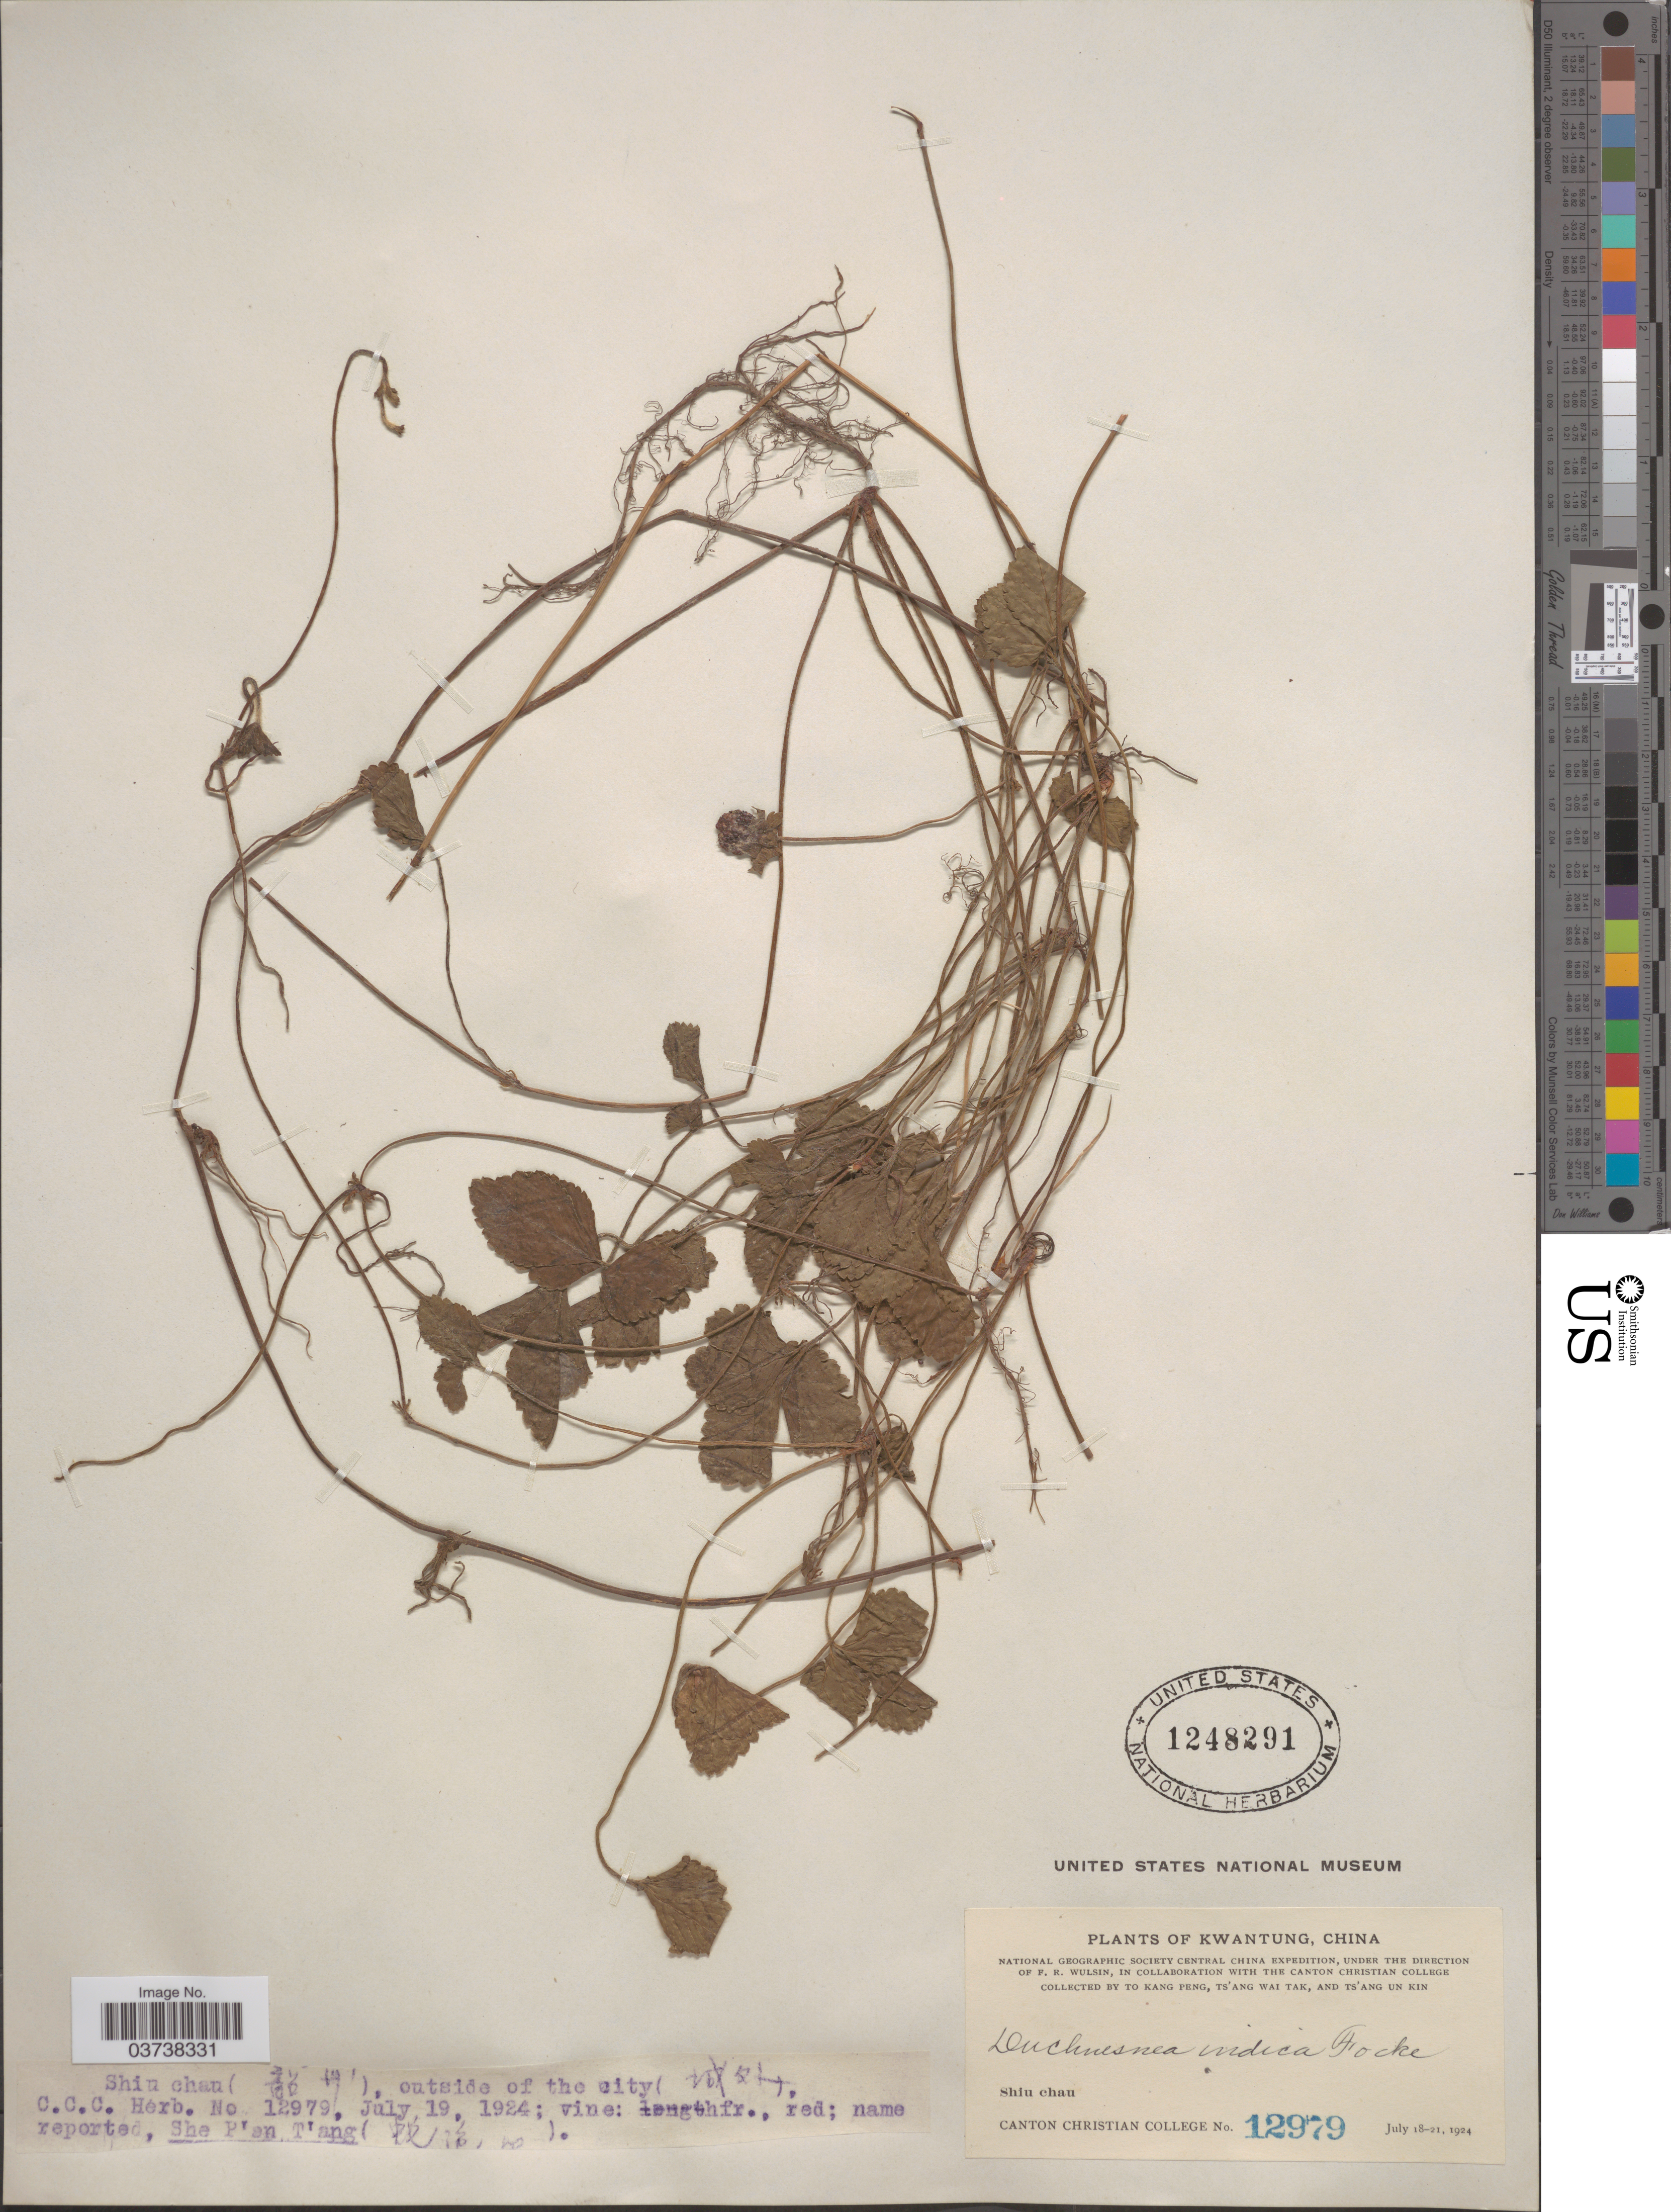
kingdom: Plantae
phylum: Tracheophyta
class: Magnoliopsida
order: Rosales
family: Rosaceae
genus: Potentilla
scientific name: Potentilla indica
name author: (Andrews) Th. Wolf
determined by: Strong, Mark T., (BOT), Smithsonian Institution - National Museum of Natural History (UNITED STATES)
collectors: Kang Peng To, W. T. Tsang & Ts' Ang Un Kin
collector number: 12979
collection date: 1924-07-19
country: China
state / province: Guangdong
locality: Kwantung. Shiu chau (X), outside of the city (X).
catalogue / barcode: US 1248291